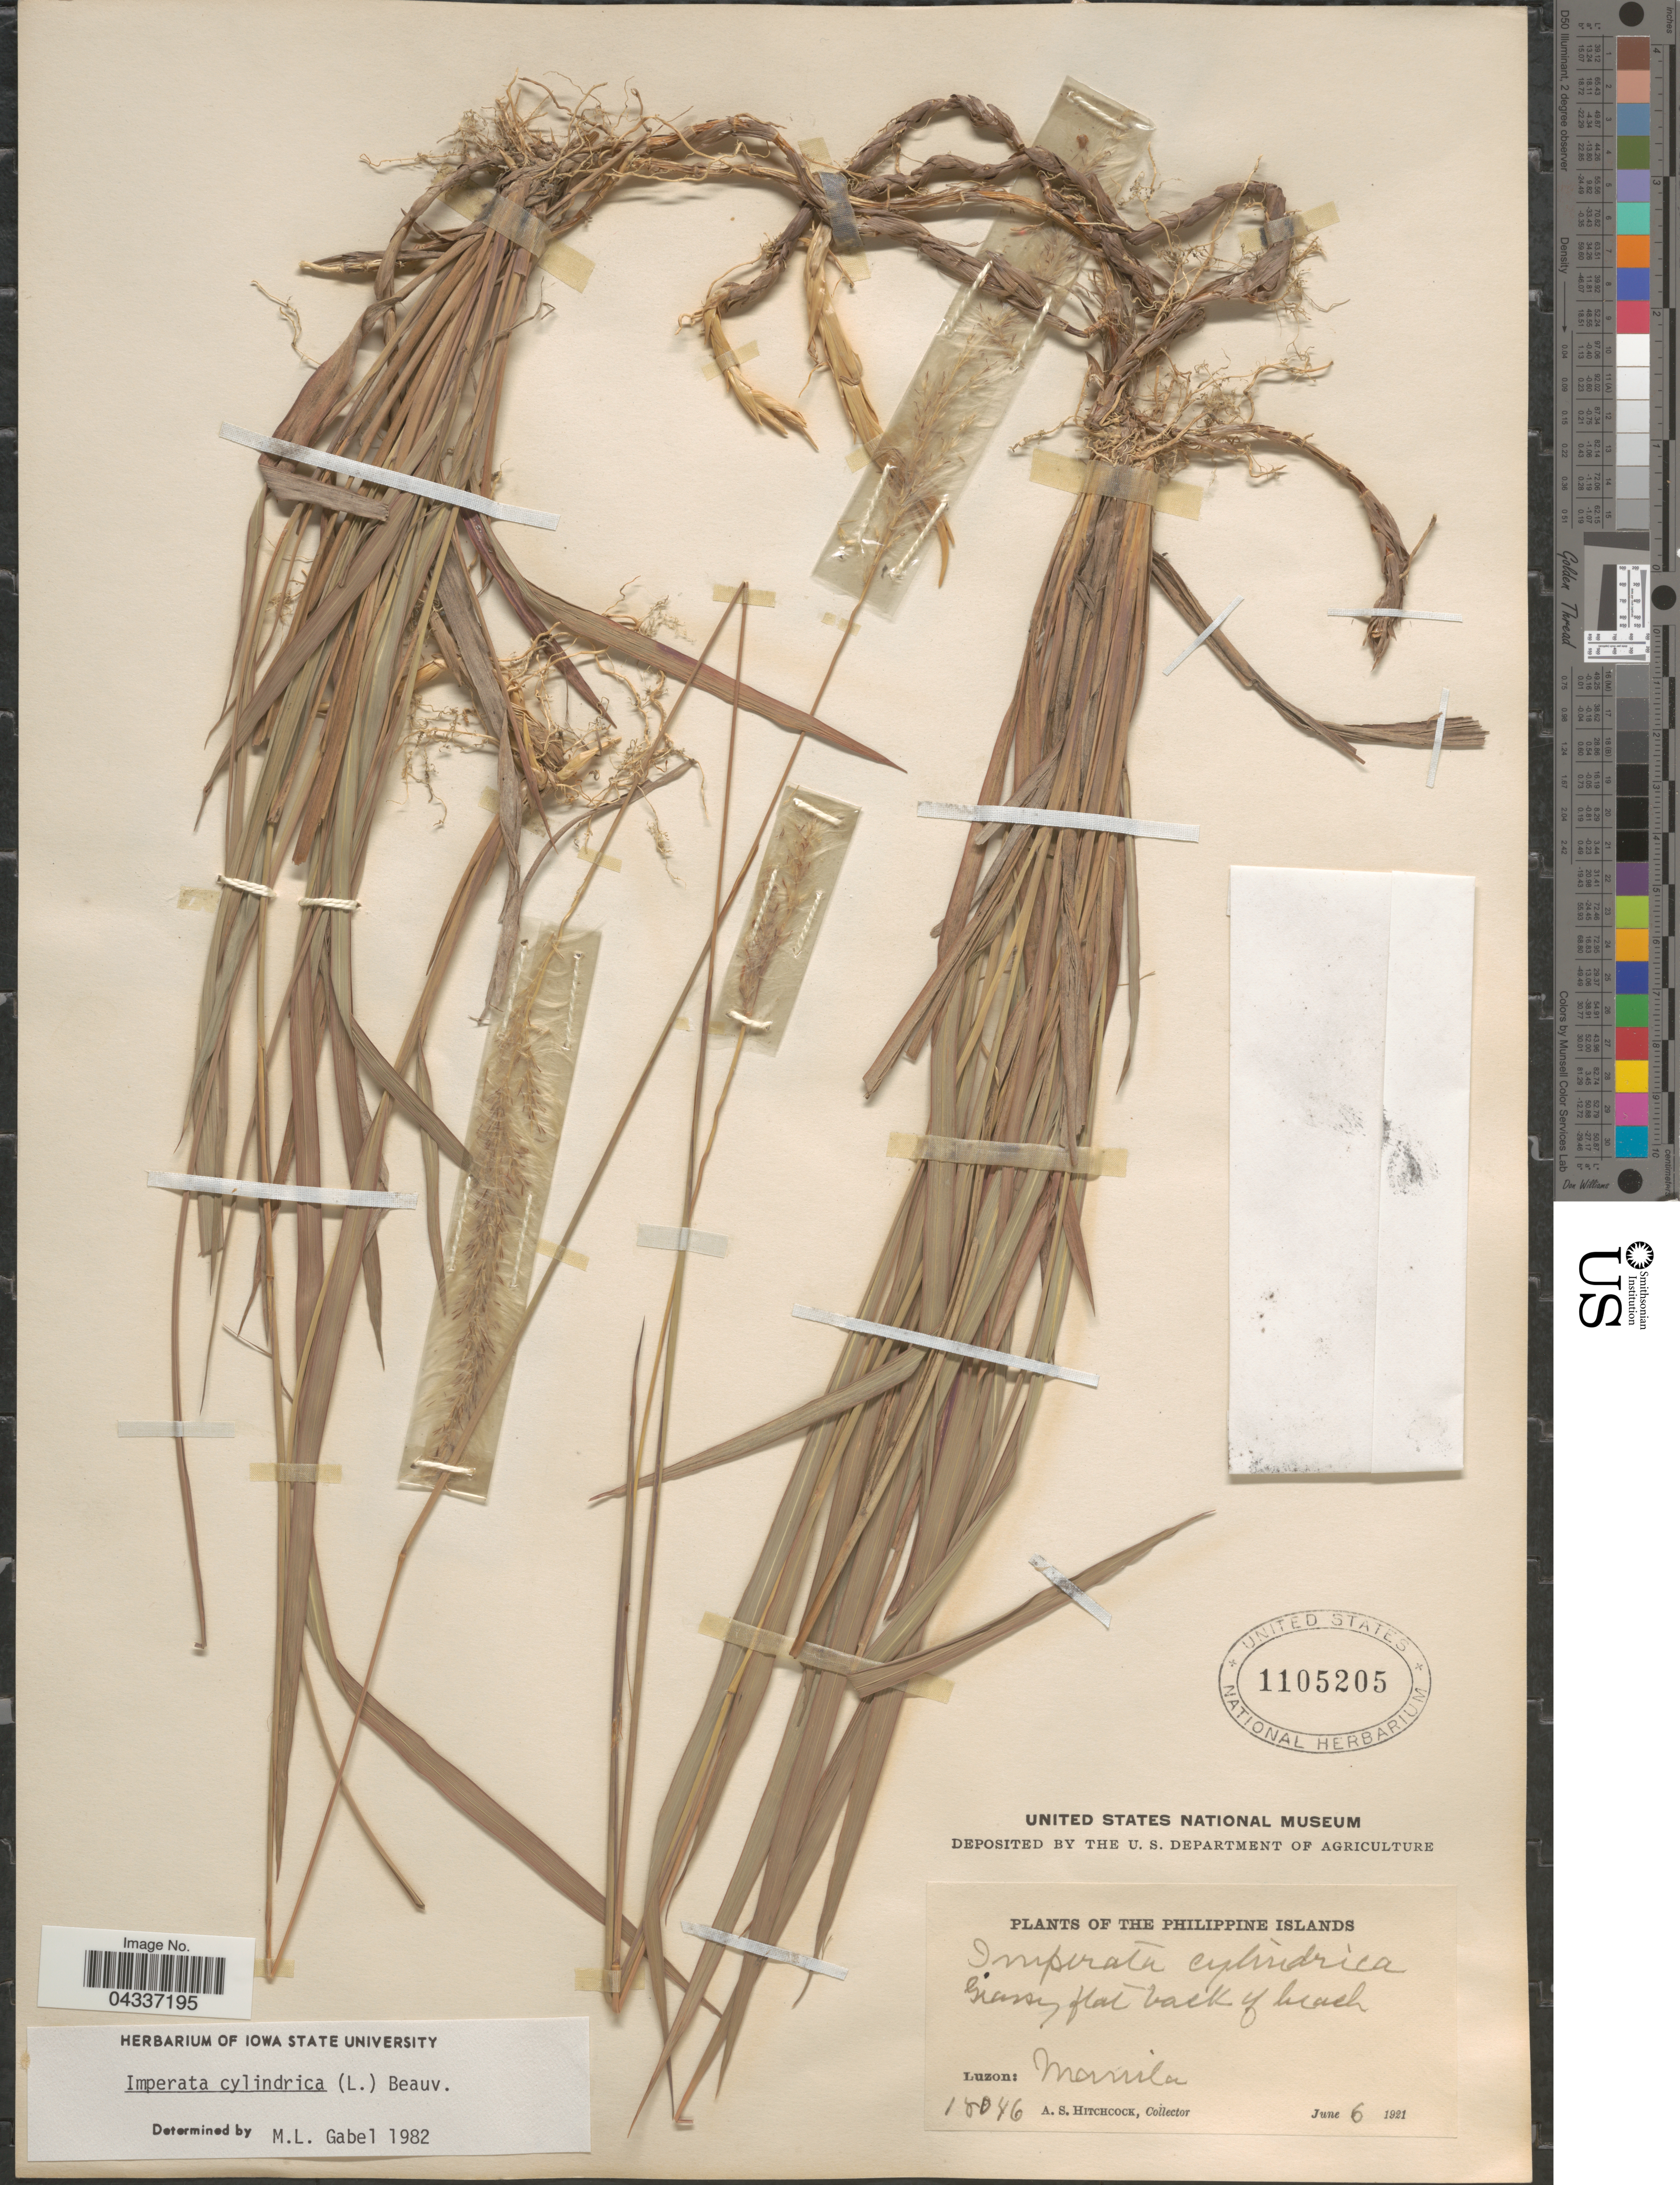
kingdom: Plantae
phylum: Tracheophyta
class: Liliopsida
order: Poales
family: Poaceae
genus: Imperata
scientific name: Imperata cylindrica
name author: (L.) P. Beauv.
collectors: A. S. Hitchcock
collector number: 18046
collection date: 1921-06-06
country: Philippines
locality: The Philippine Islands. Luzon: Manila.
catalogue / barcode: US 1105205